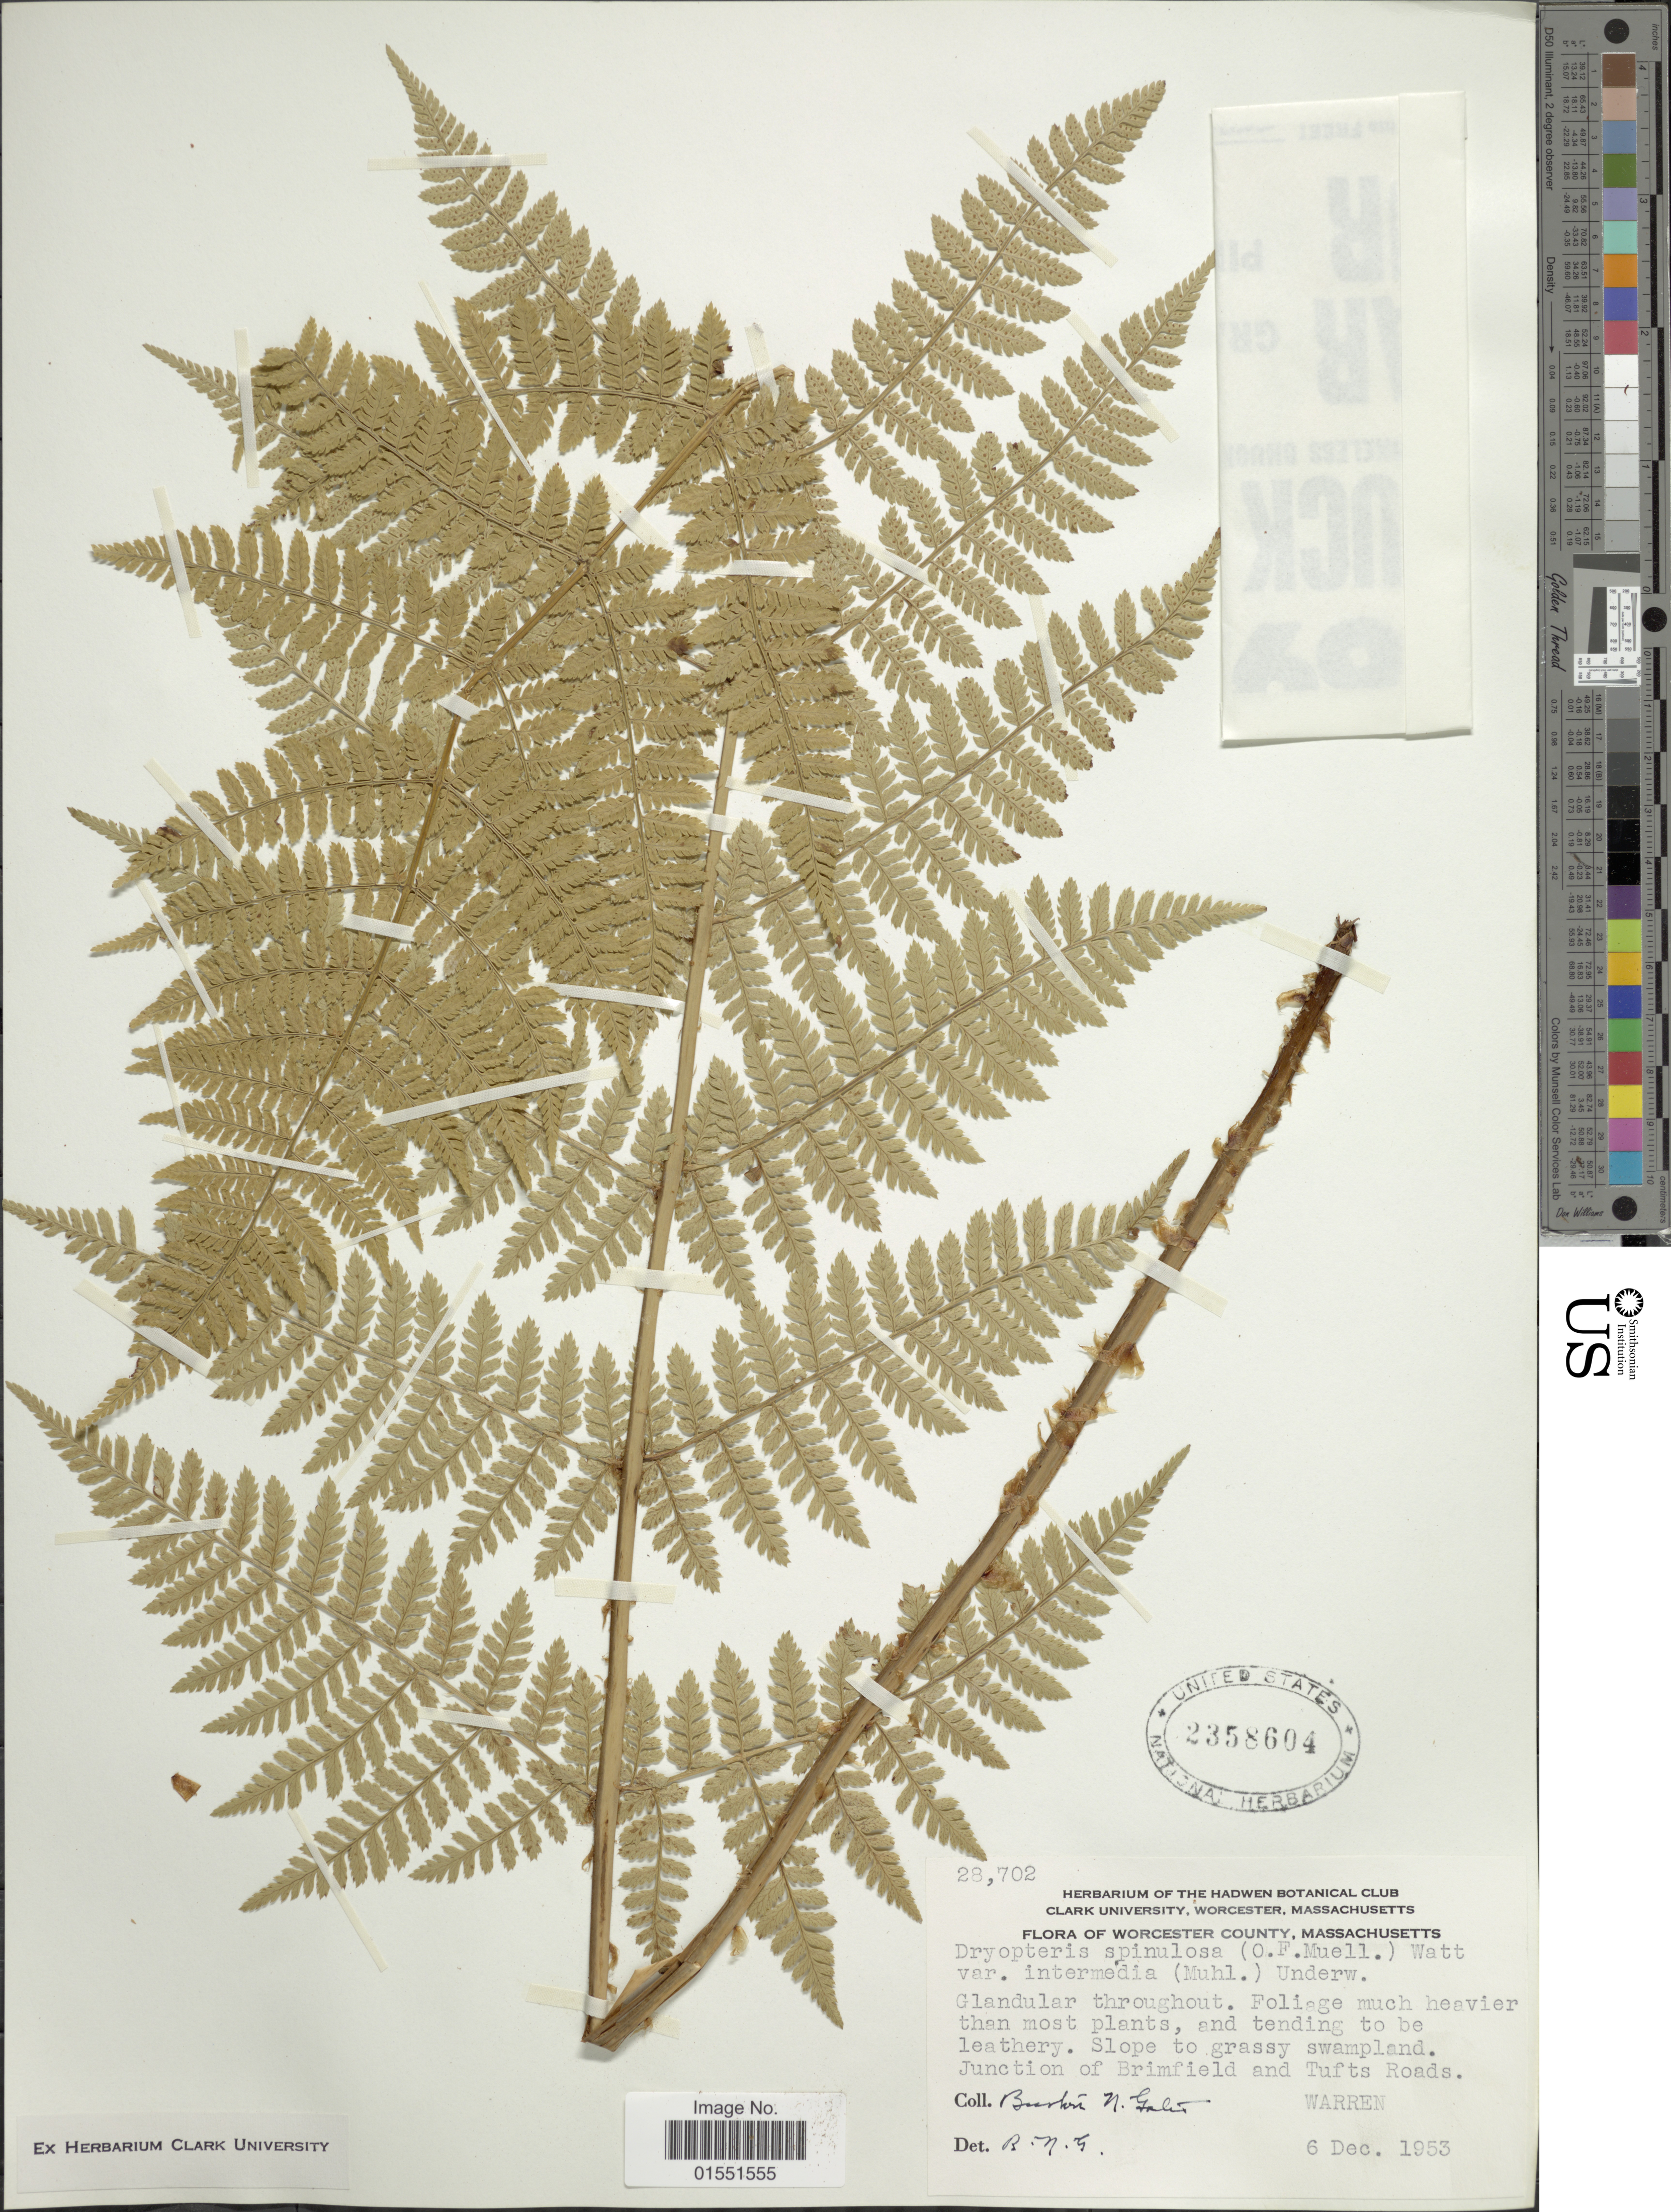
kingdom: Plantae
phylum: Tracheophyta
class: Polypodiopsida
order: Polypodiales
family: Dryopteridaceae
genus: Dryopteris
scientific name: Dryopteris intermedia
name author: (Muhl.) A. Gray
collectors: B. N. Gates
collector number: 28702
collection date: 1953-12-06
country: United States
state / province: Massachusetts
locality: Worcester County, Junction of Brimfield and Tufts Road. Warren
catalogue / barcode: US 2358604